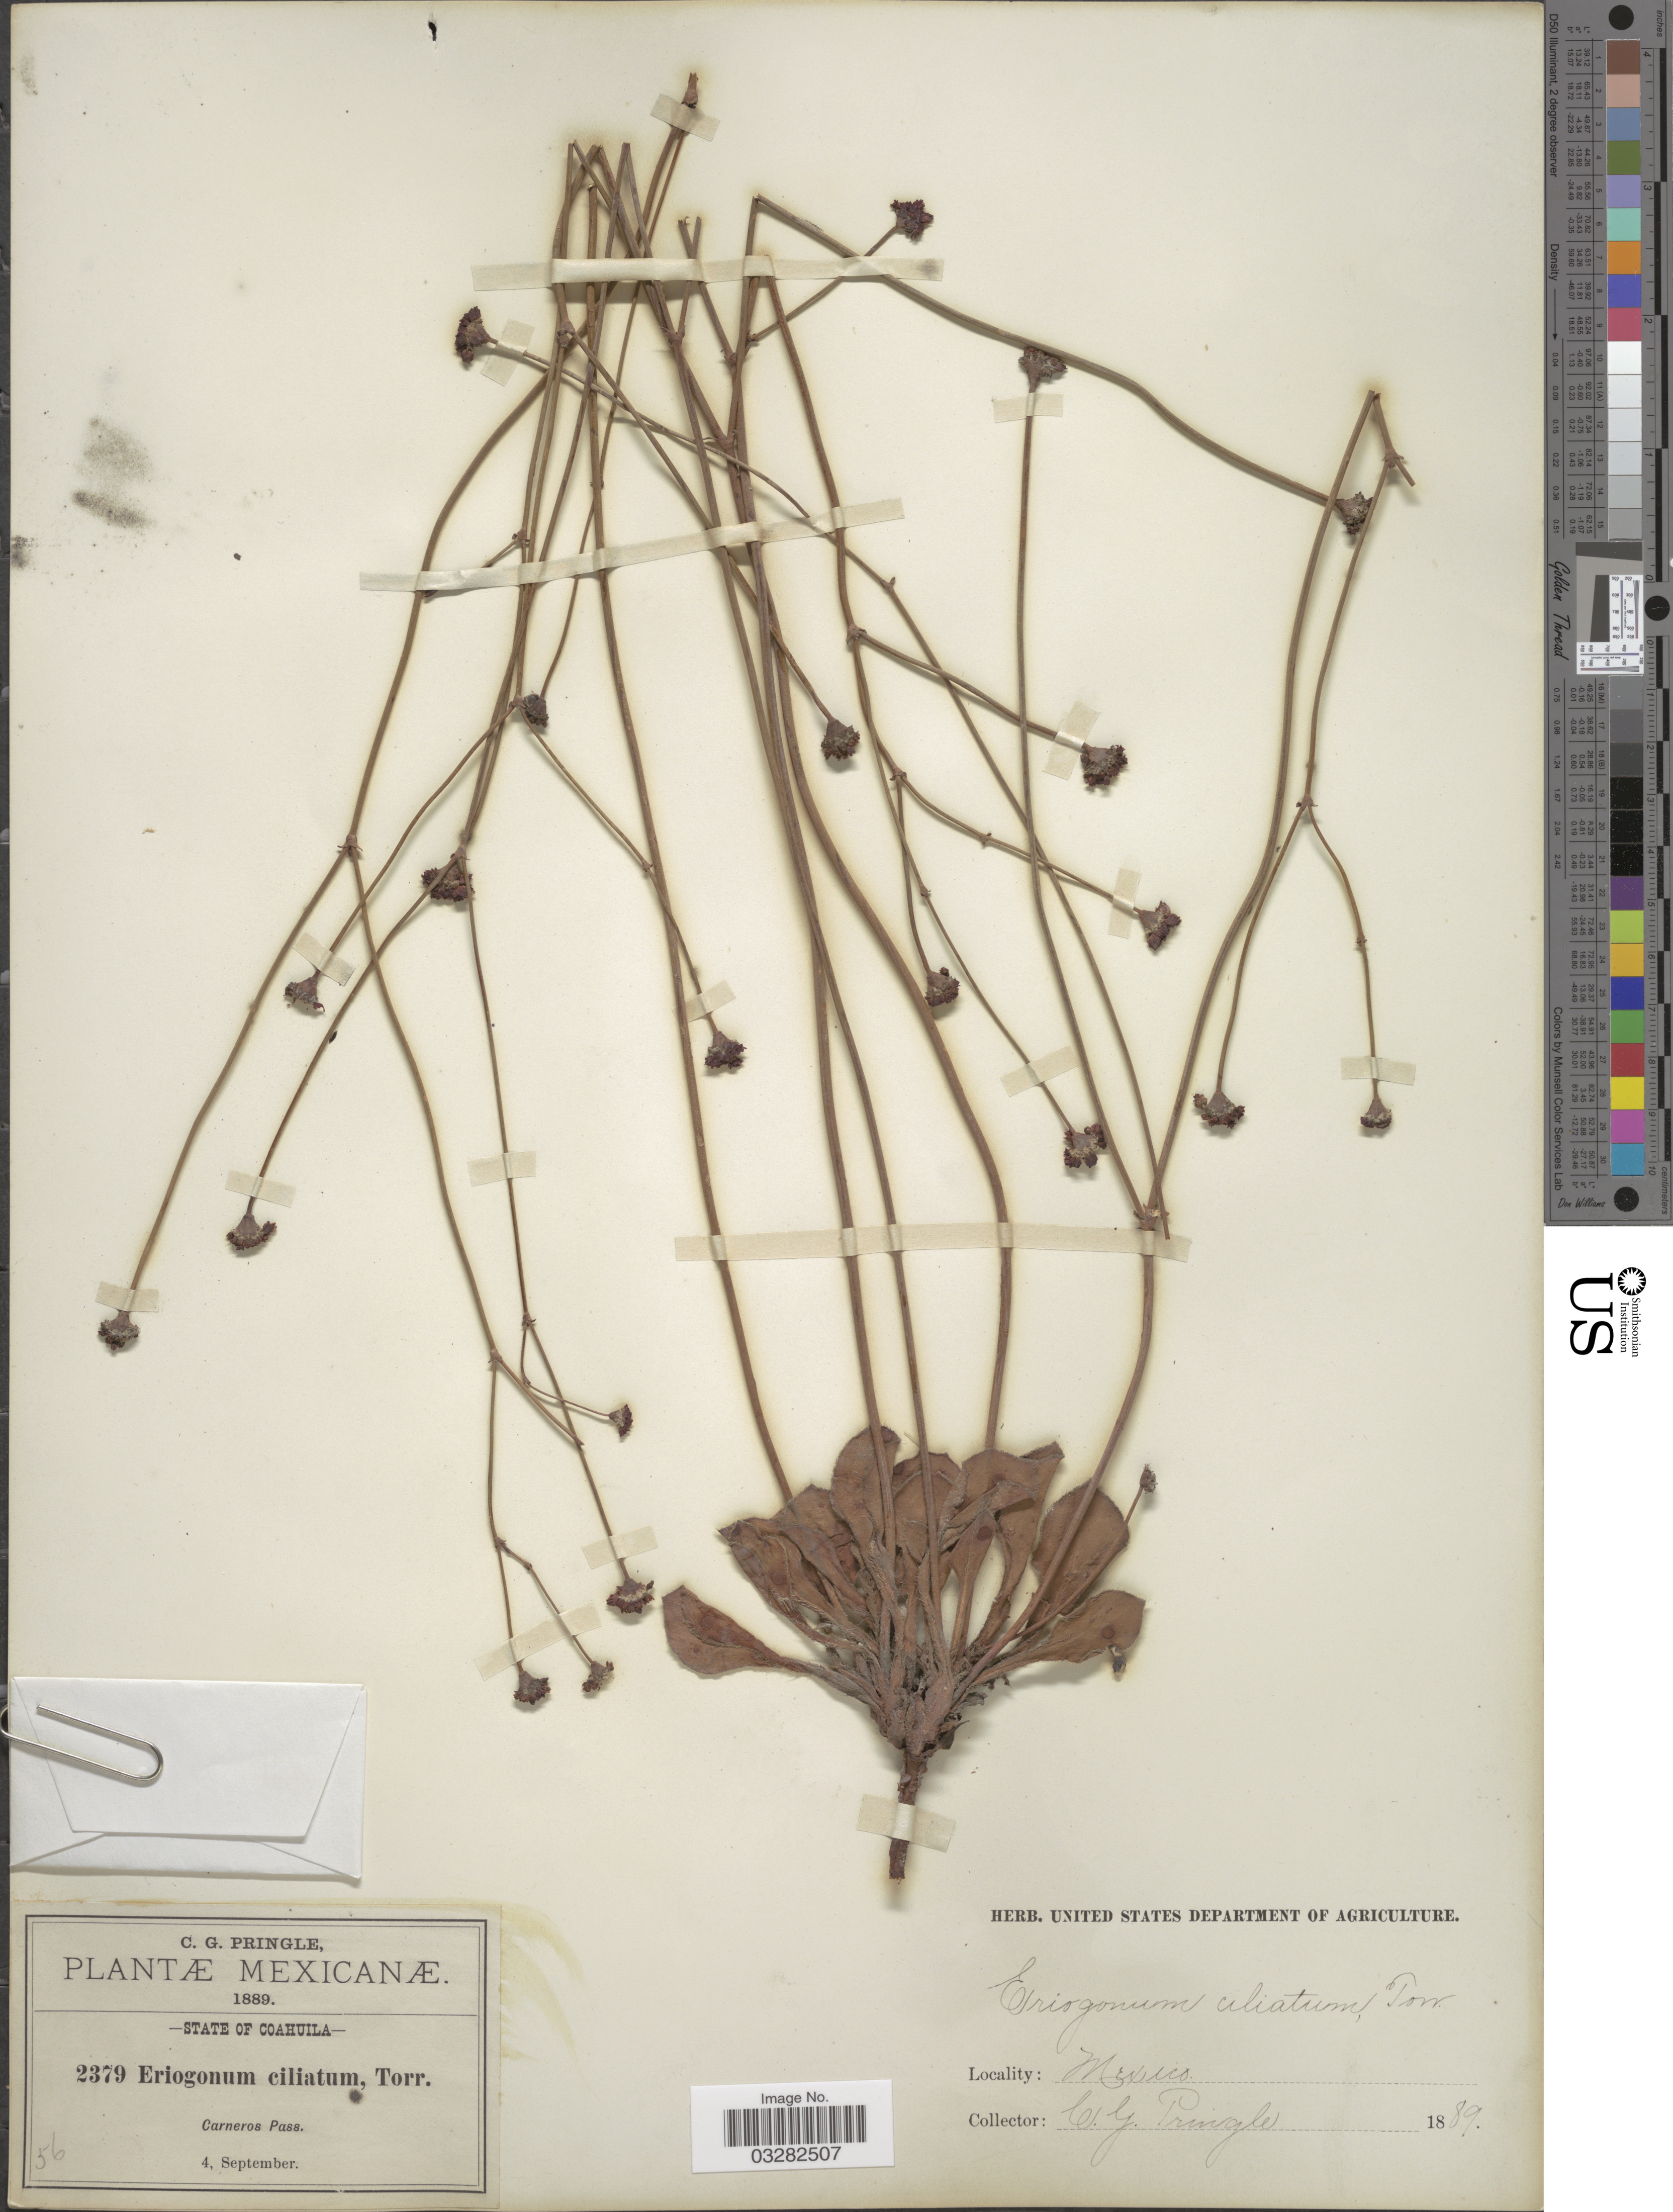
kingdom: Plantae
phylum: Tracheophyta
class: Magnoliopsida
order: Caryophyllales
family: Polygonaceae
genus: Eriogonum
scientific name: Eriogonum ciliatum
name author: Torr. ex Benth.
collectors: C. G. Pringle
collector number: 2379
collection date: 1889-09-04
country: Mexico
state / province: Coahuila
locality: Carneros Pass.